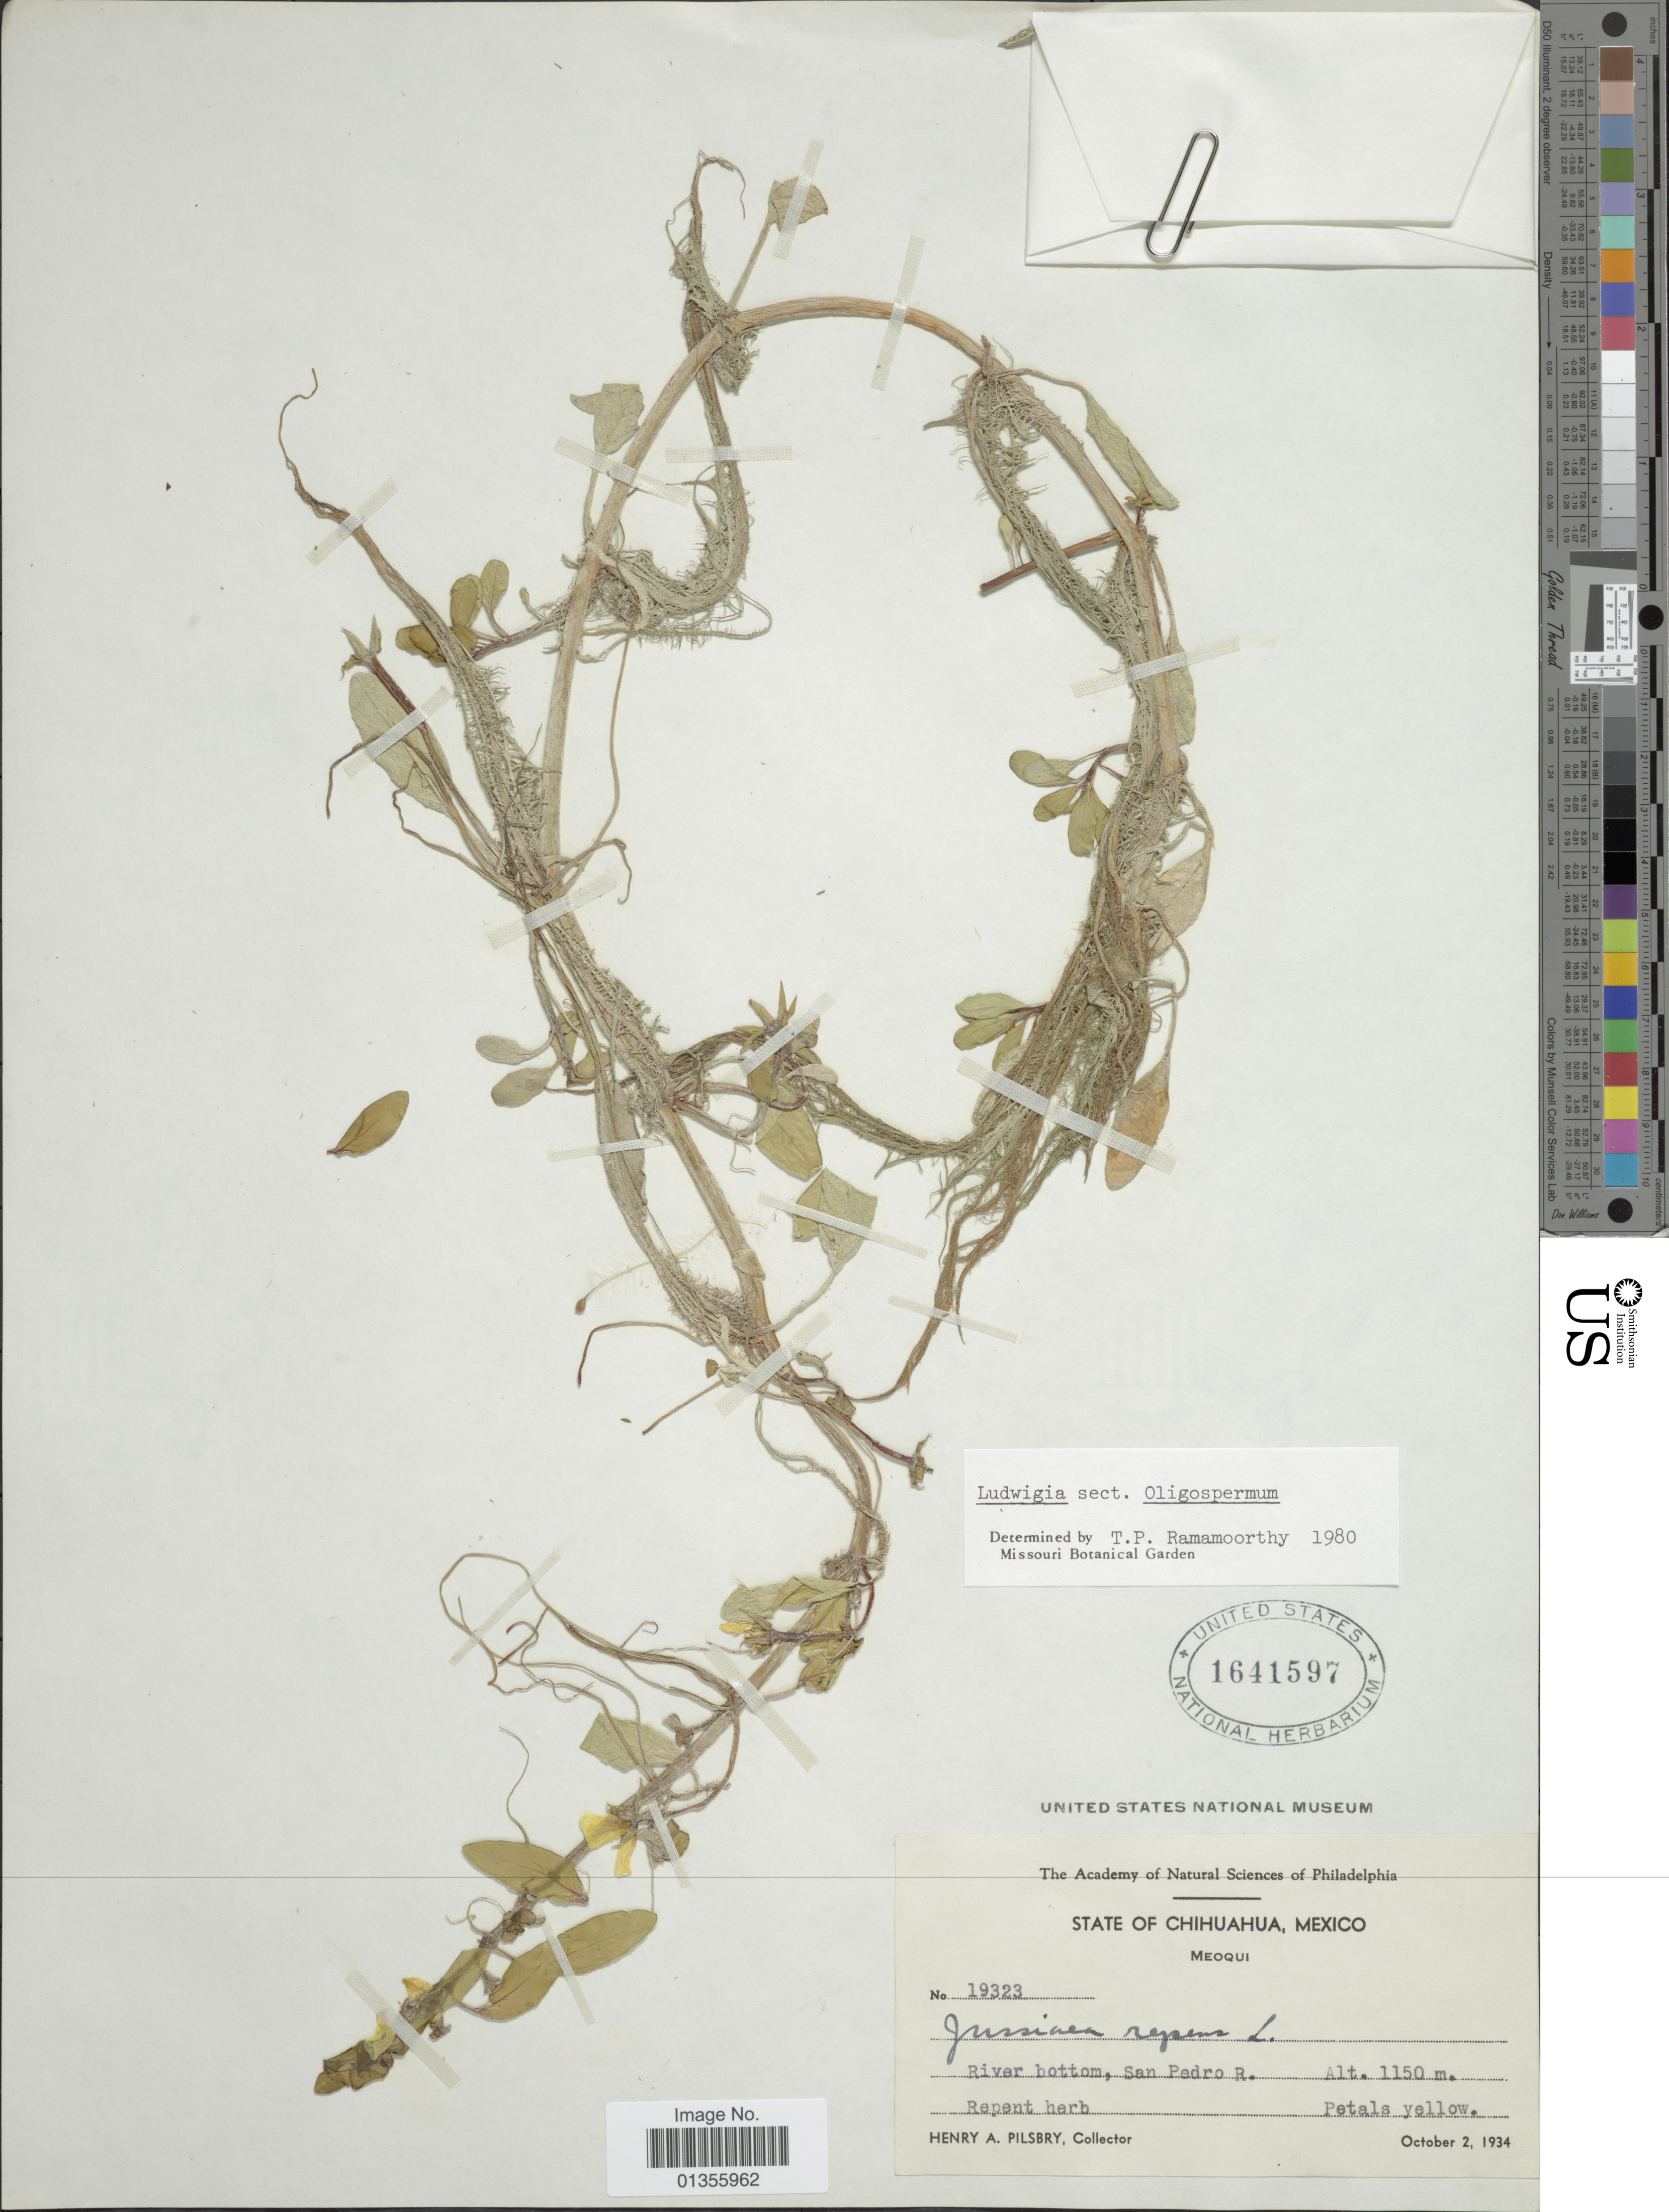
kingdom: Plantae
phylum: Tracheophyta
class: Magnoliopsida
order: Myrtales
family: Onagraceae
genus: Ludwigia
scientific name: Ludwigia octovalvis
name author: (Jacq.) P.H. Raven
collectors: H. Pilsbry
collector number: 19323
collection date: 1934-10-02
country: Mexico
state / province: Chihuahua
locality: River bottom,San Pedro R.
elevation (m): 1150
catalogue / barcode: US 1641597